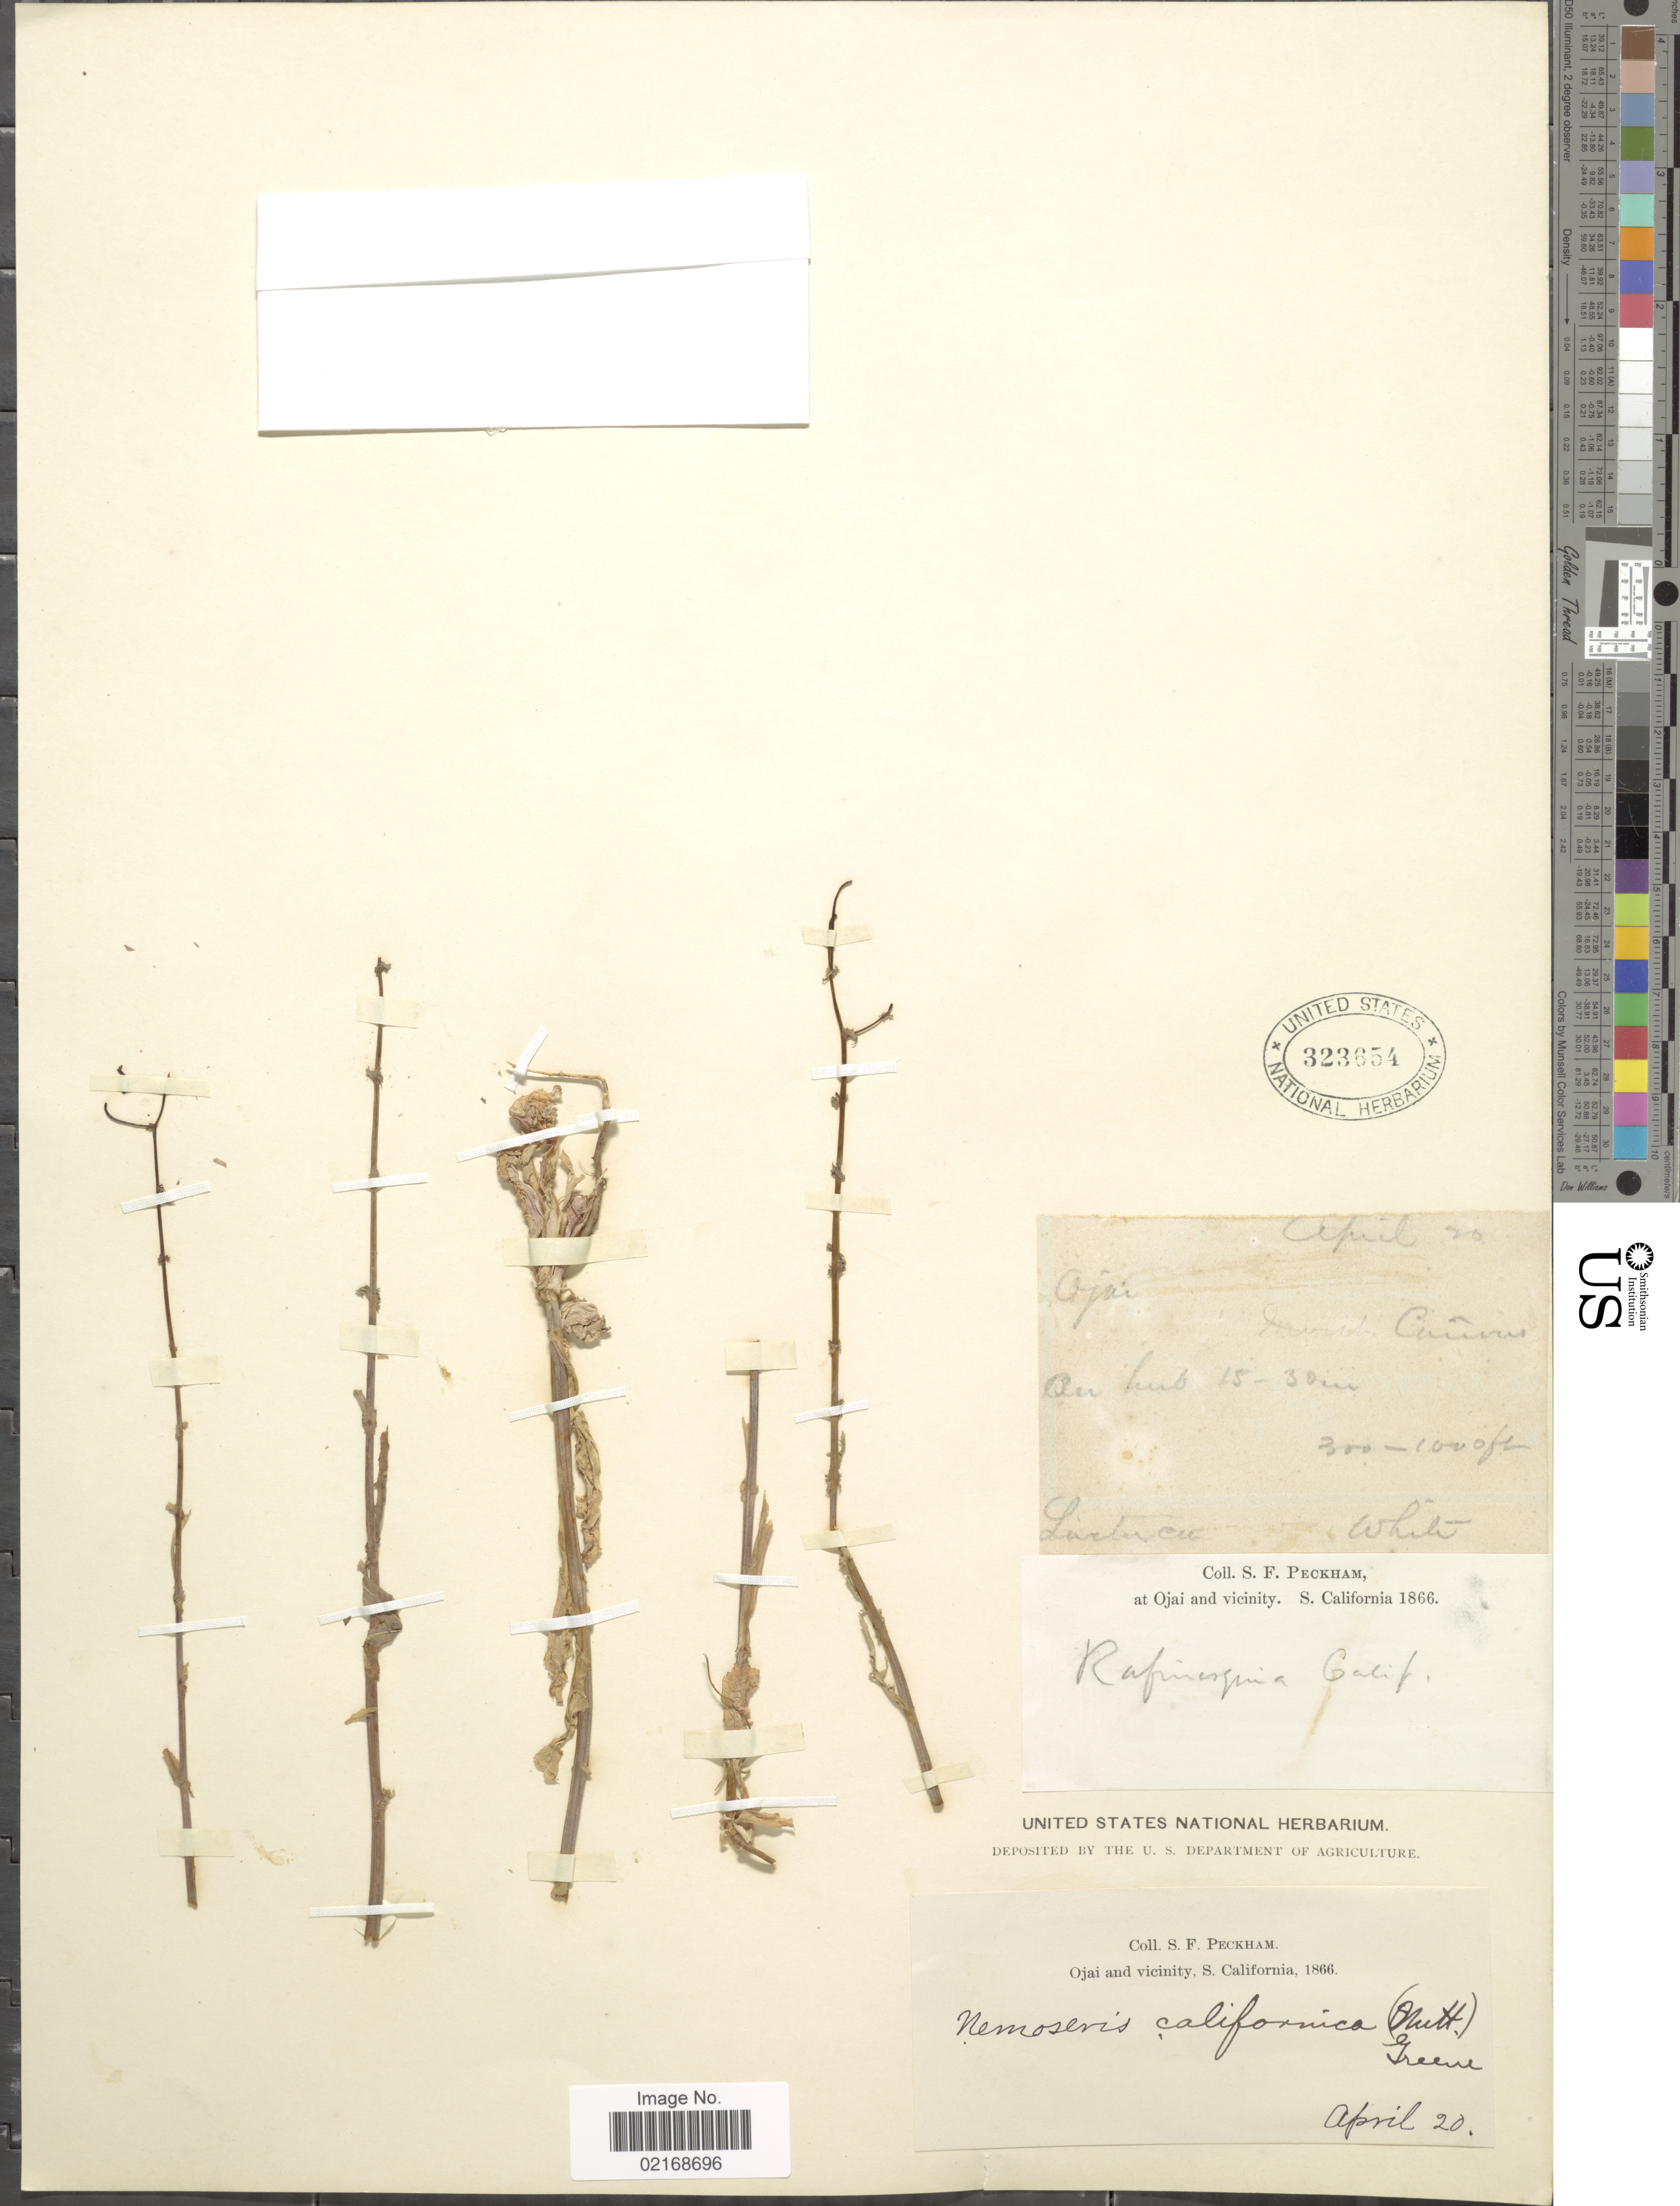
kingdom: Plantae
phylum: Tracheophyta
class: Magnoliopsida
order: Asterales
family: Asteraceae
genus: Rafinesquia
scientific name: Rafinesquia californica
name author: Nutt.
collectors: S. Peckham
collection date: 1866-04-20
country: United States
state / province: California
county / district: Ventura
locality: Ojai and vicinity, S. California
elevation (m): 15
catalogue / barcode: US 323654